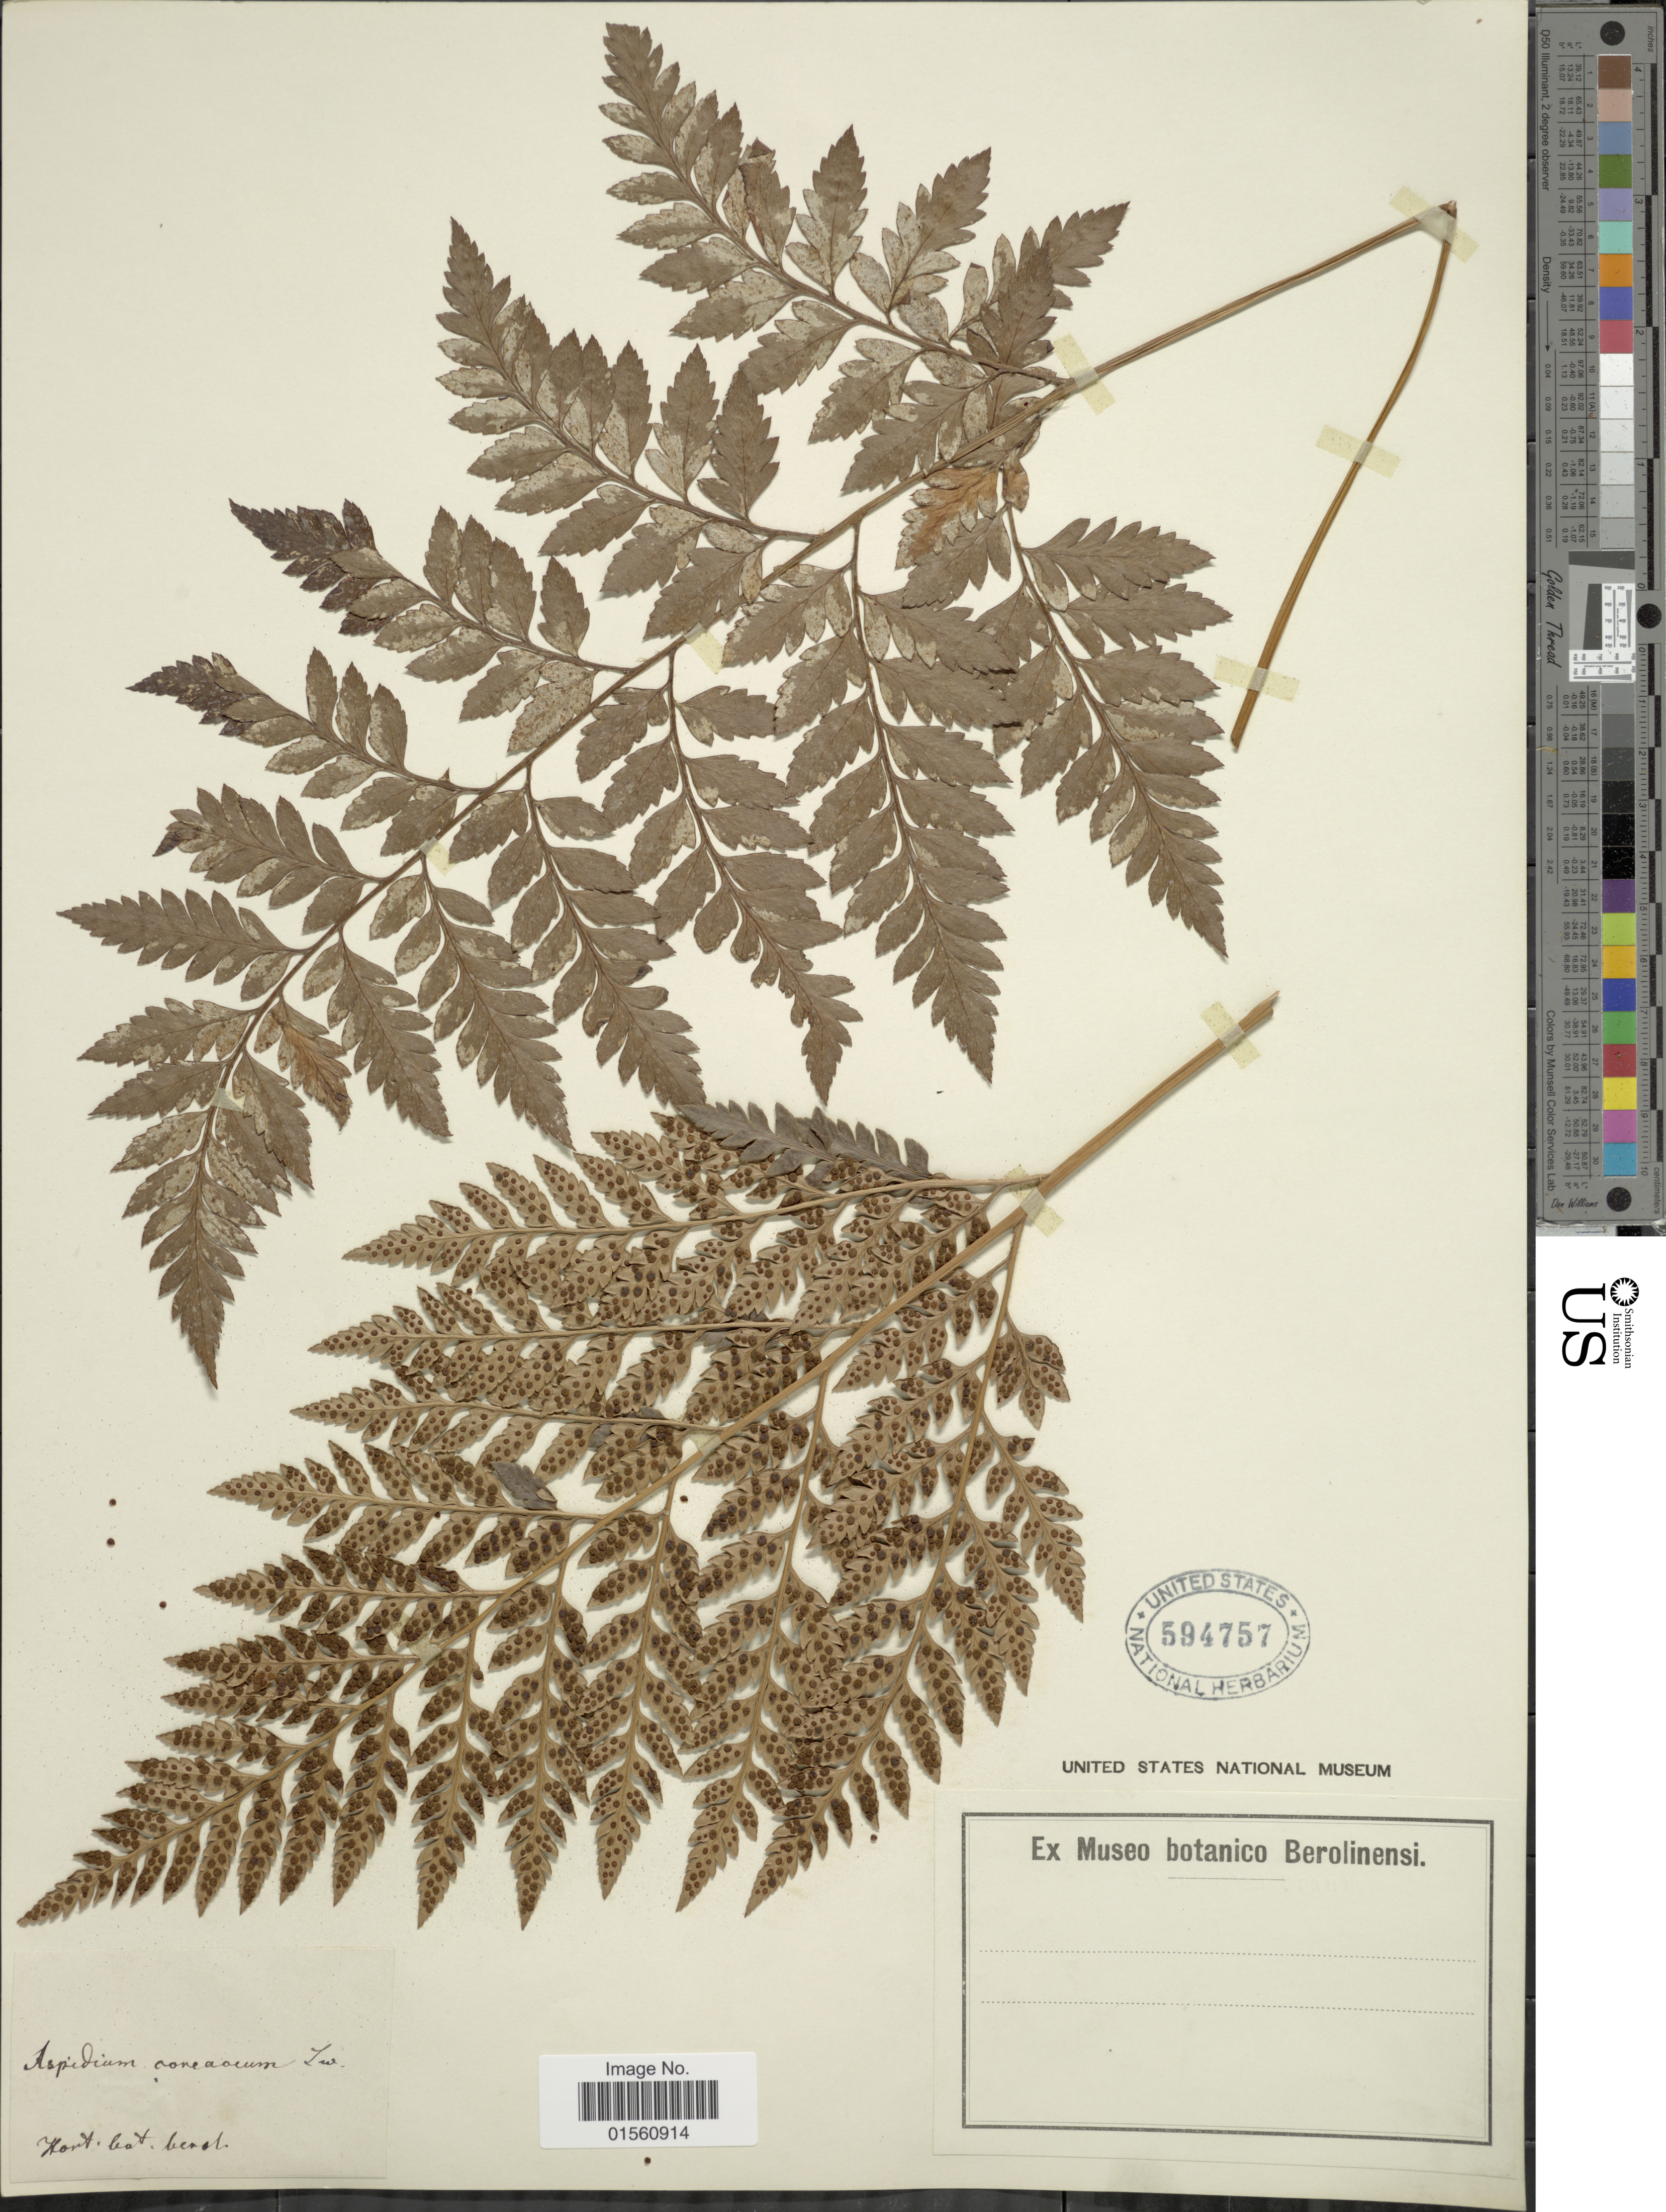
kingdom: Plantae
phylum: Tracheophyta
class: Polypodiopsida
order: Polypodiales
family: Dryopteridaceae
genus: Rumohra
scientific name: Rumohra adiantiformis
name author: (G. Forst.) Ching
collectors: ex Museo Bot. Berol.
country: Germany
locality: Hort bot berol [interpreted]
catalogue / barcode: US 594757